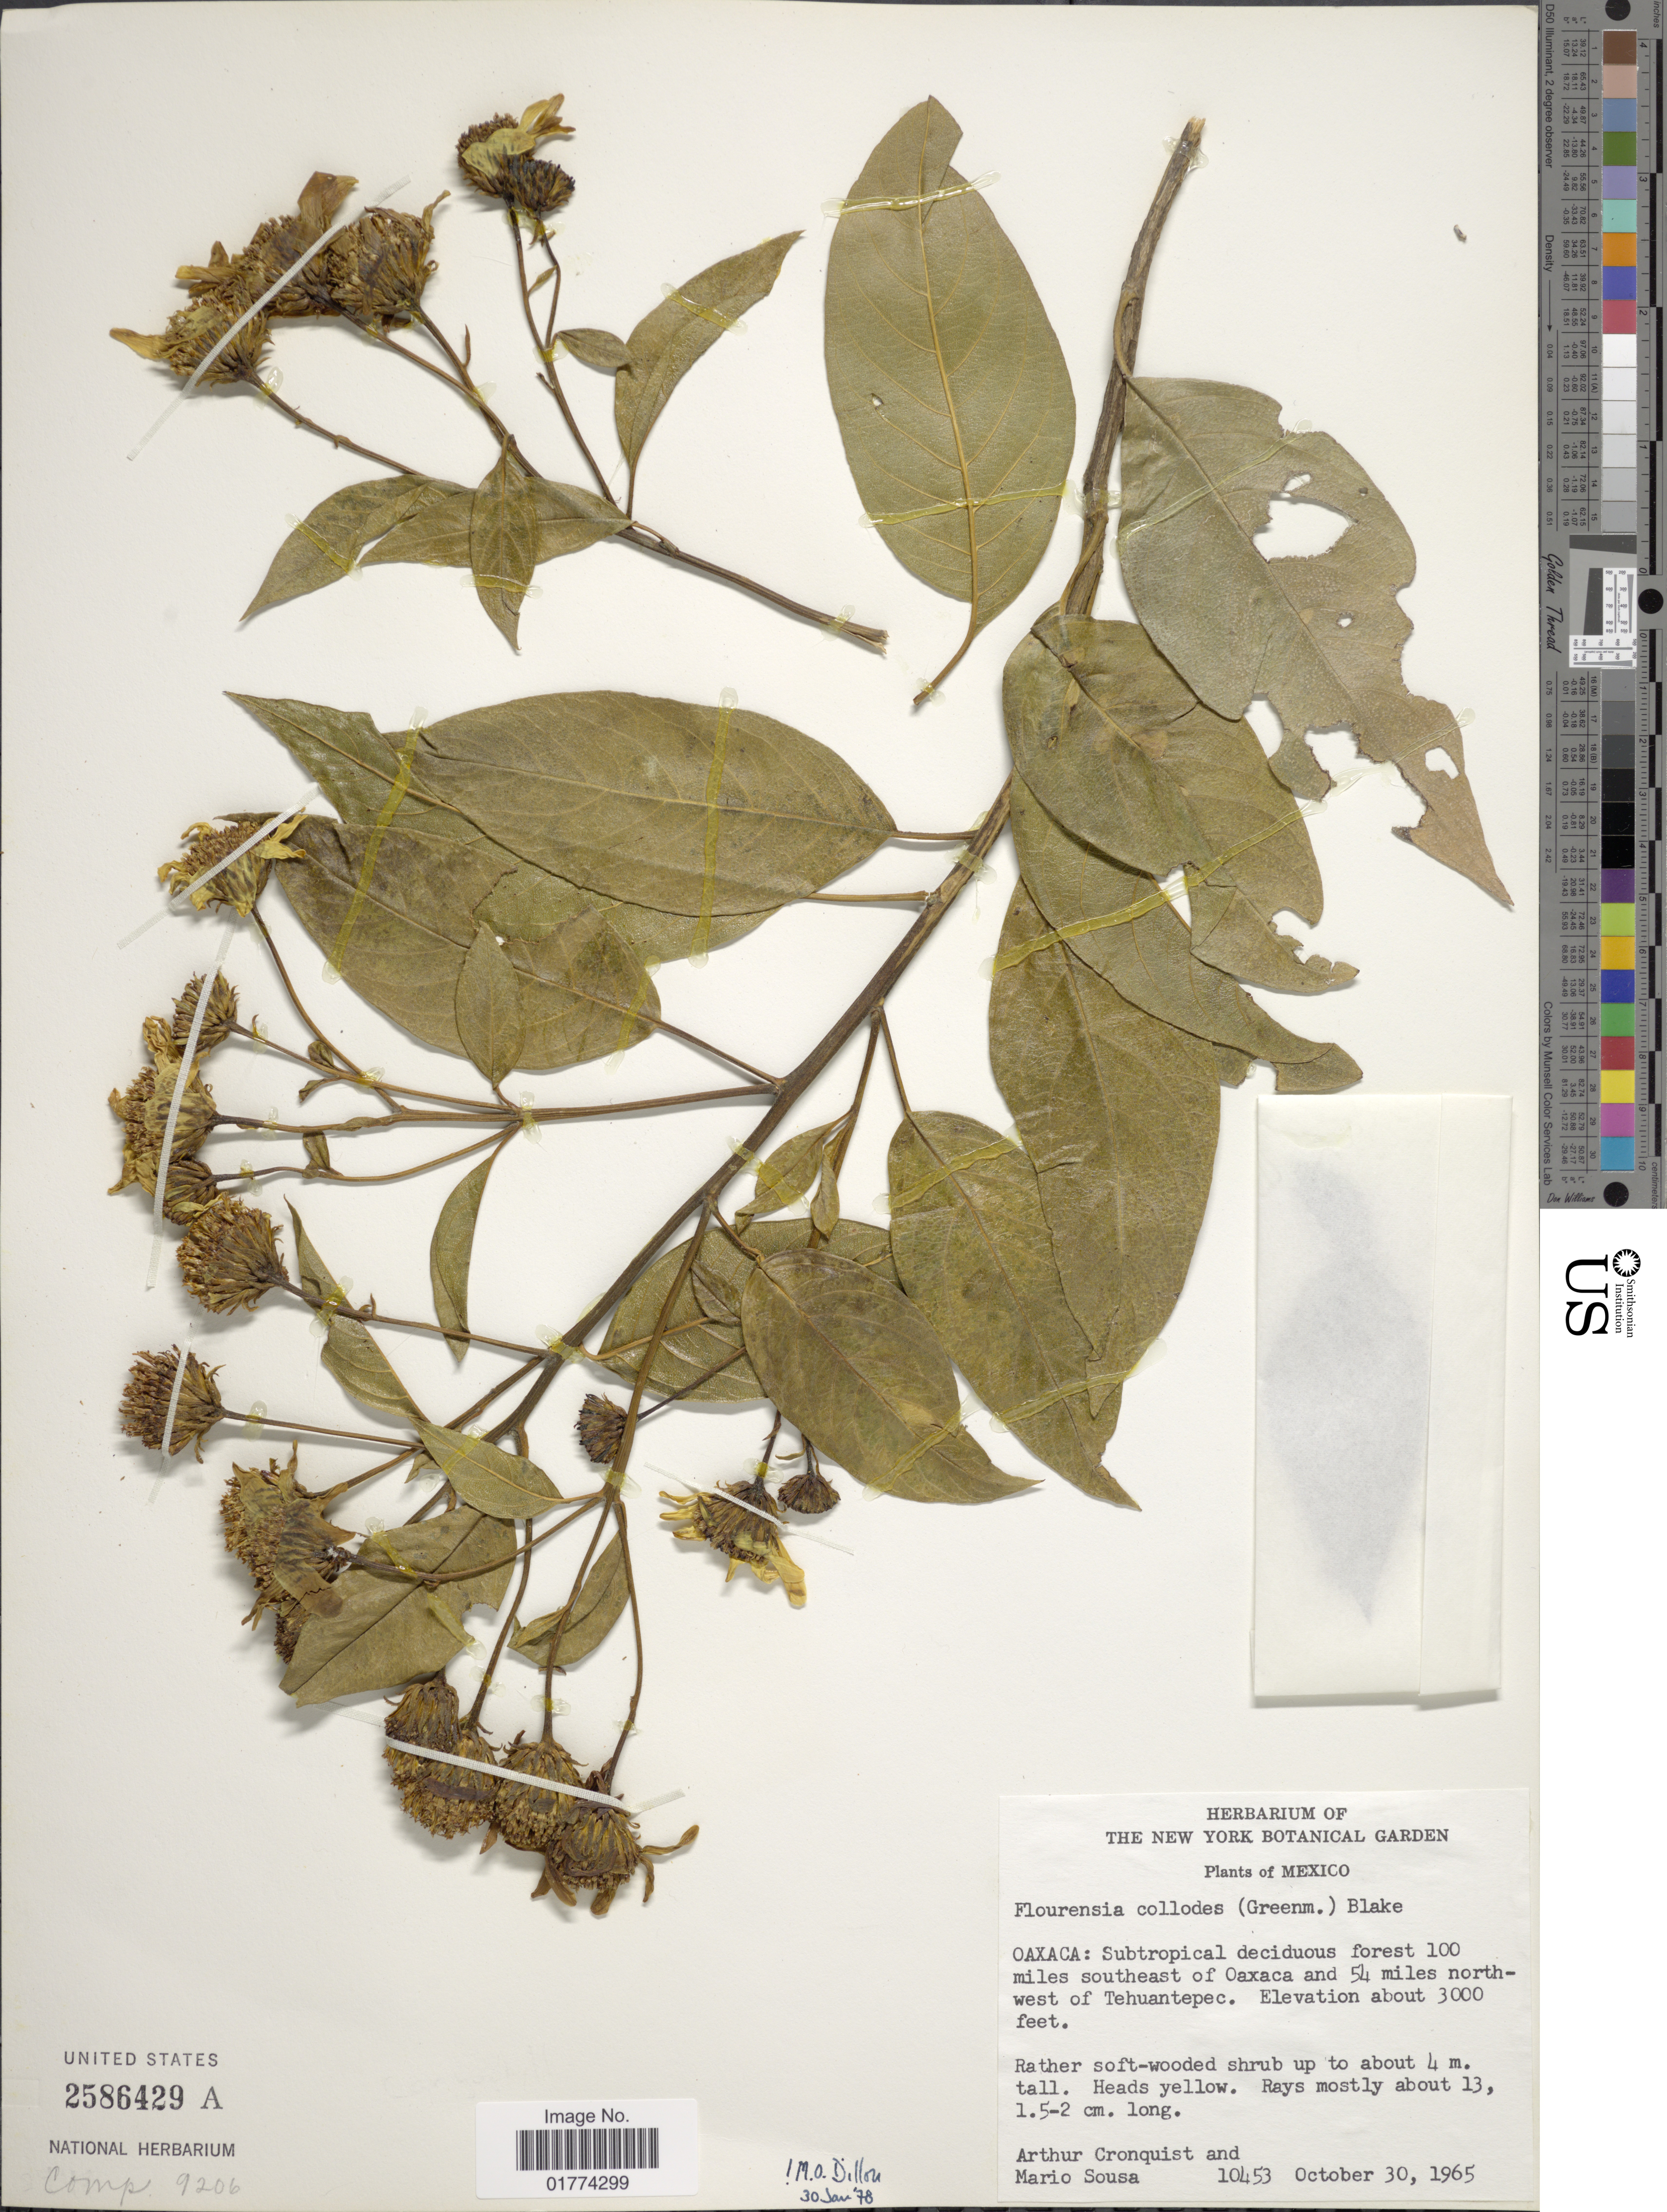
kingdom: Plantae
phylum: Tracheophyta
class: Magnoliopsida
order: Asterales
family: Asteraceae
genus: Flourensia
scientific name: Flourensia collodes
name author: (Greenm.) S.F. Blake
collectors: A. J. Cronquist & M. Sousa S.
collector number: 10453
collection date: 1965-10-30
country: Mexico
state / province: Oaxaca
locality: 100 miles southeast of Oaxaca and 54 miles northwest of Tehuantepec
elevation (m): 914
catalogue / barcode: US 2586429A